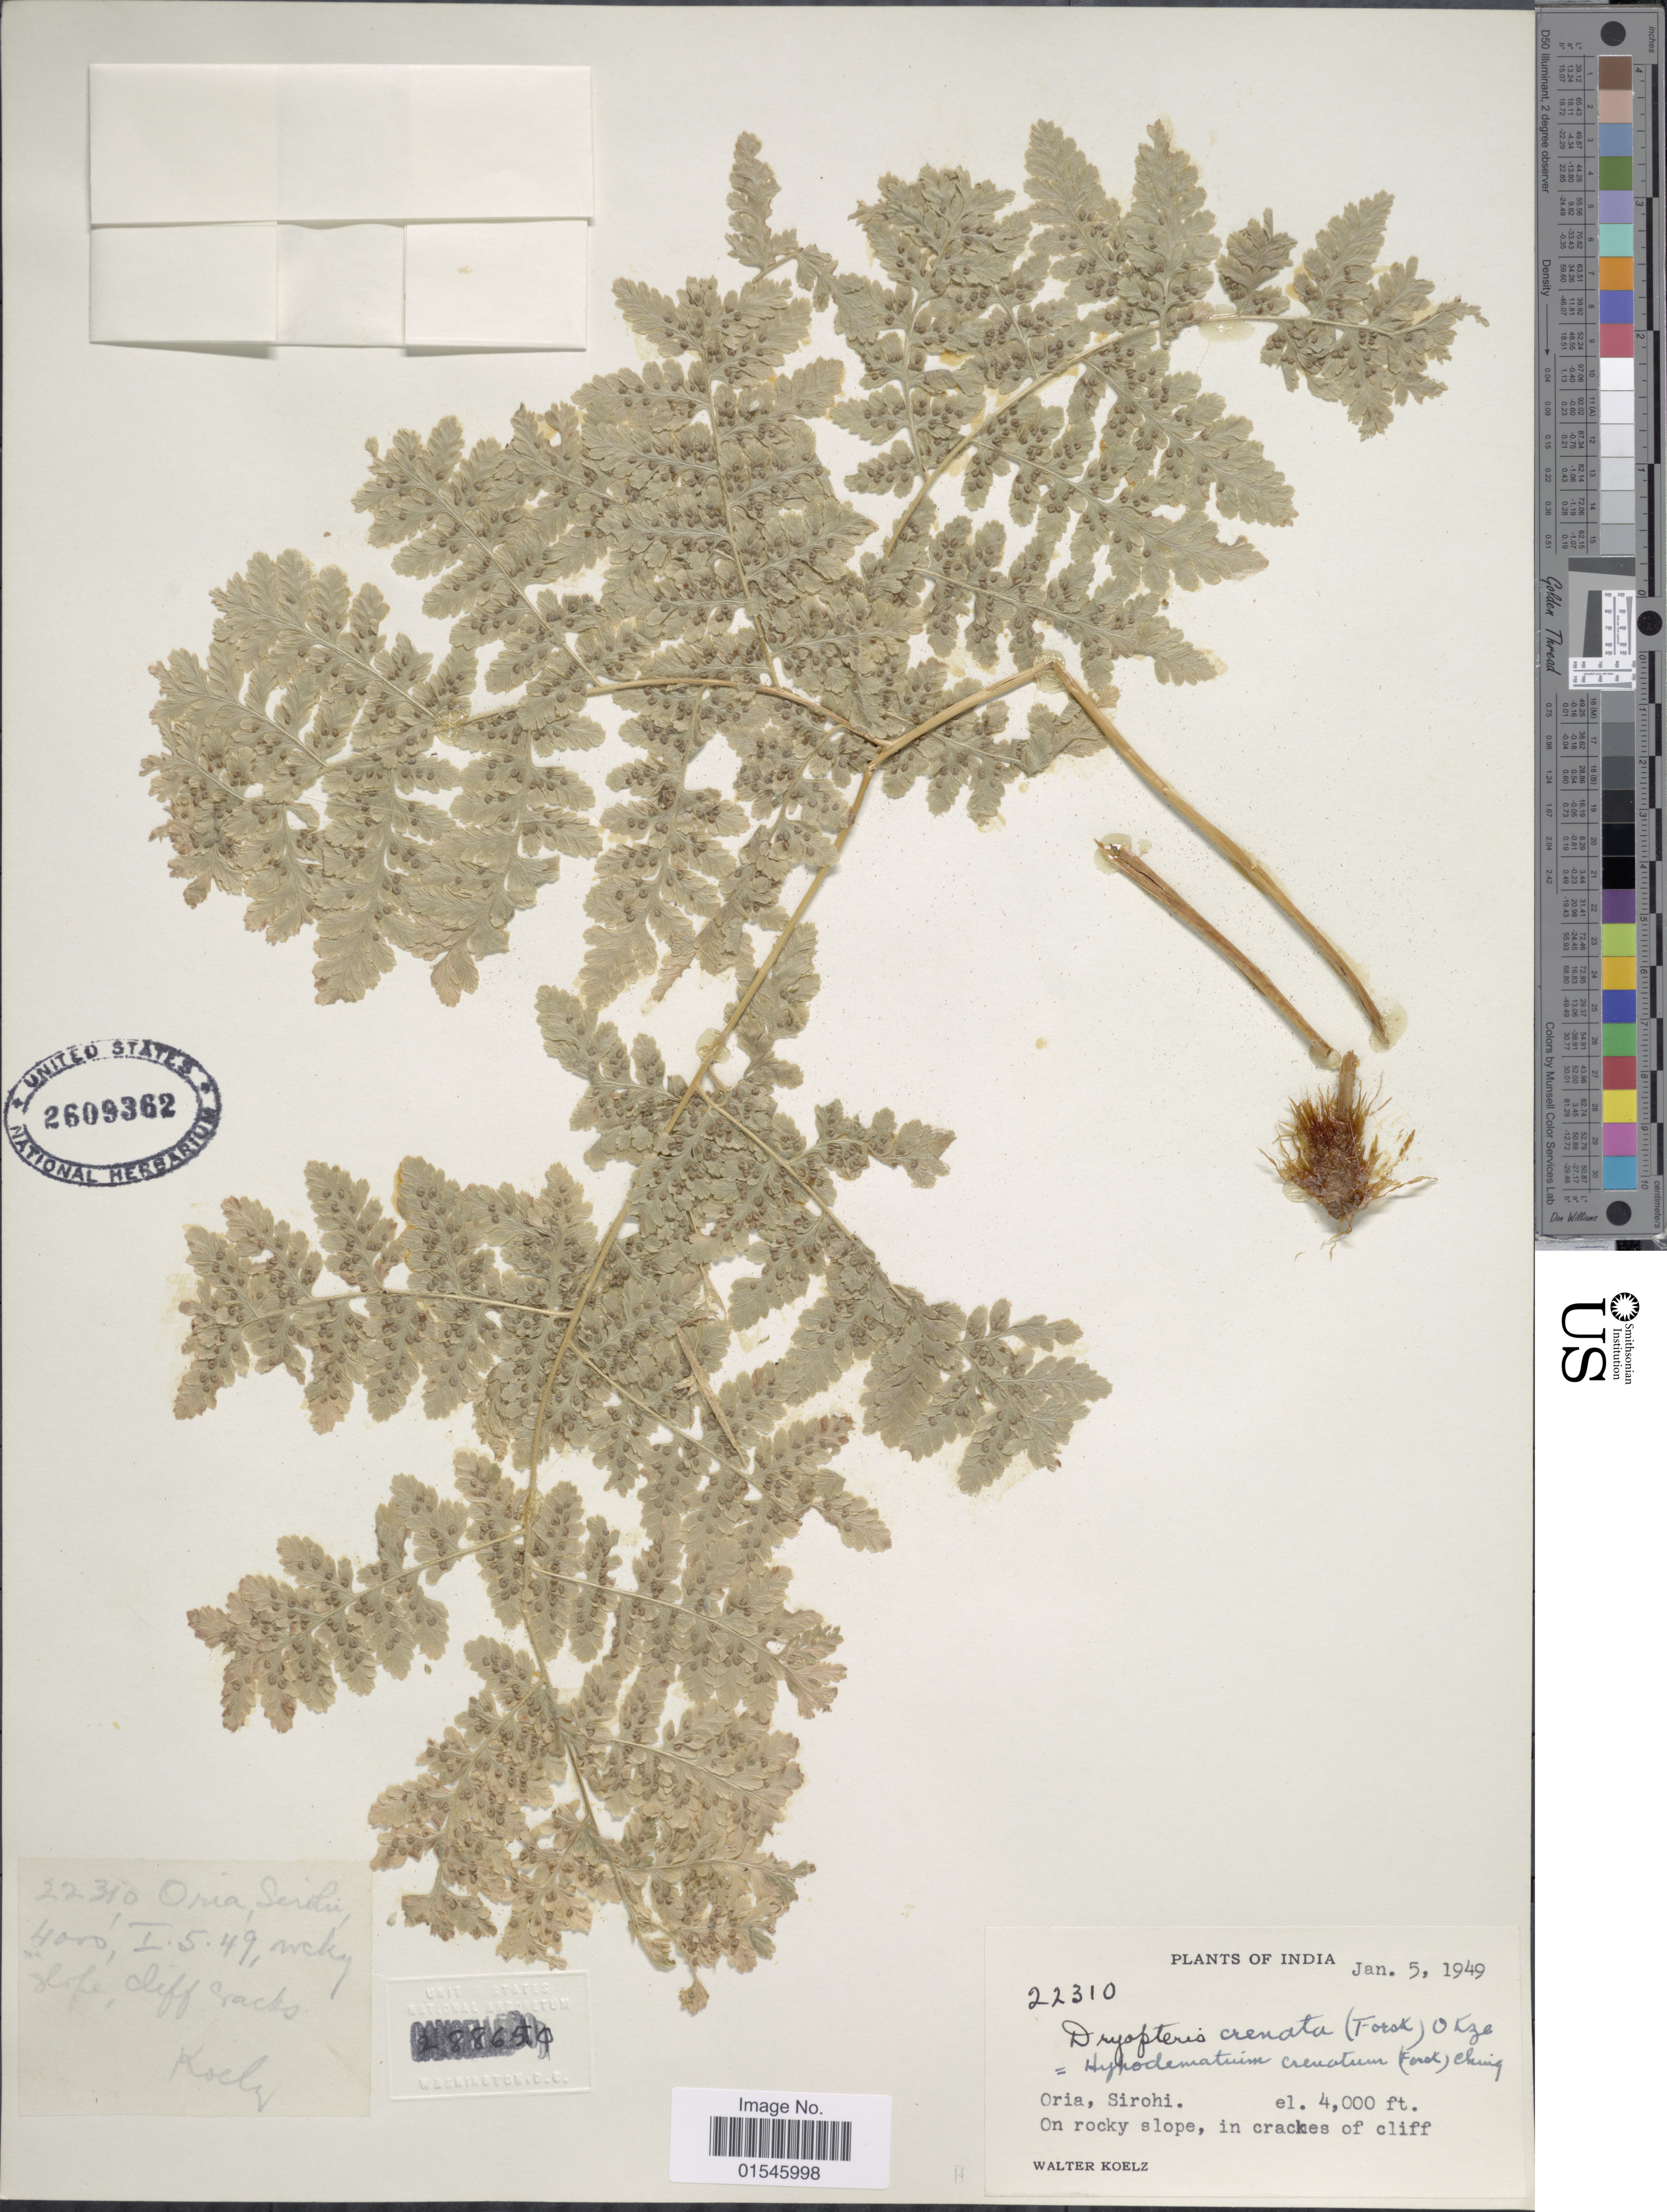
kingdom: Plantae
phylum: Tracheophyta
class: Polypodiopsida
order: Polypodiales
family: Hypodematiaceae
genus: Hypodematium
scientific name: Hypodematium crenatum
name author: (Forssk.) Kuhn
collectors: W. N. Koelz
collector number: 22310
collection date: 1949-01-05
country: India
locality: Oria, Sirohi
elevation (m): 1219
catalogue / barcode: US 2609362